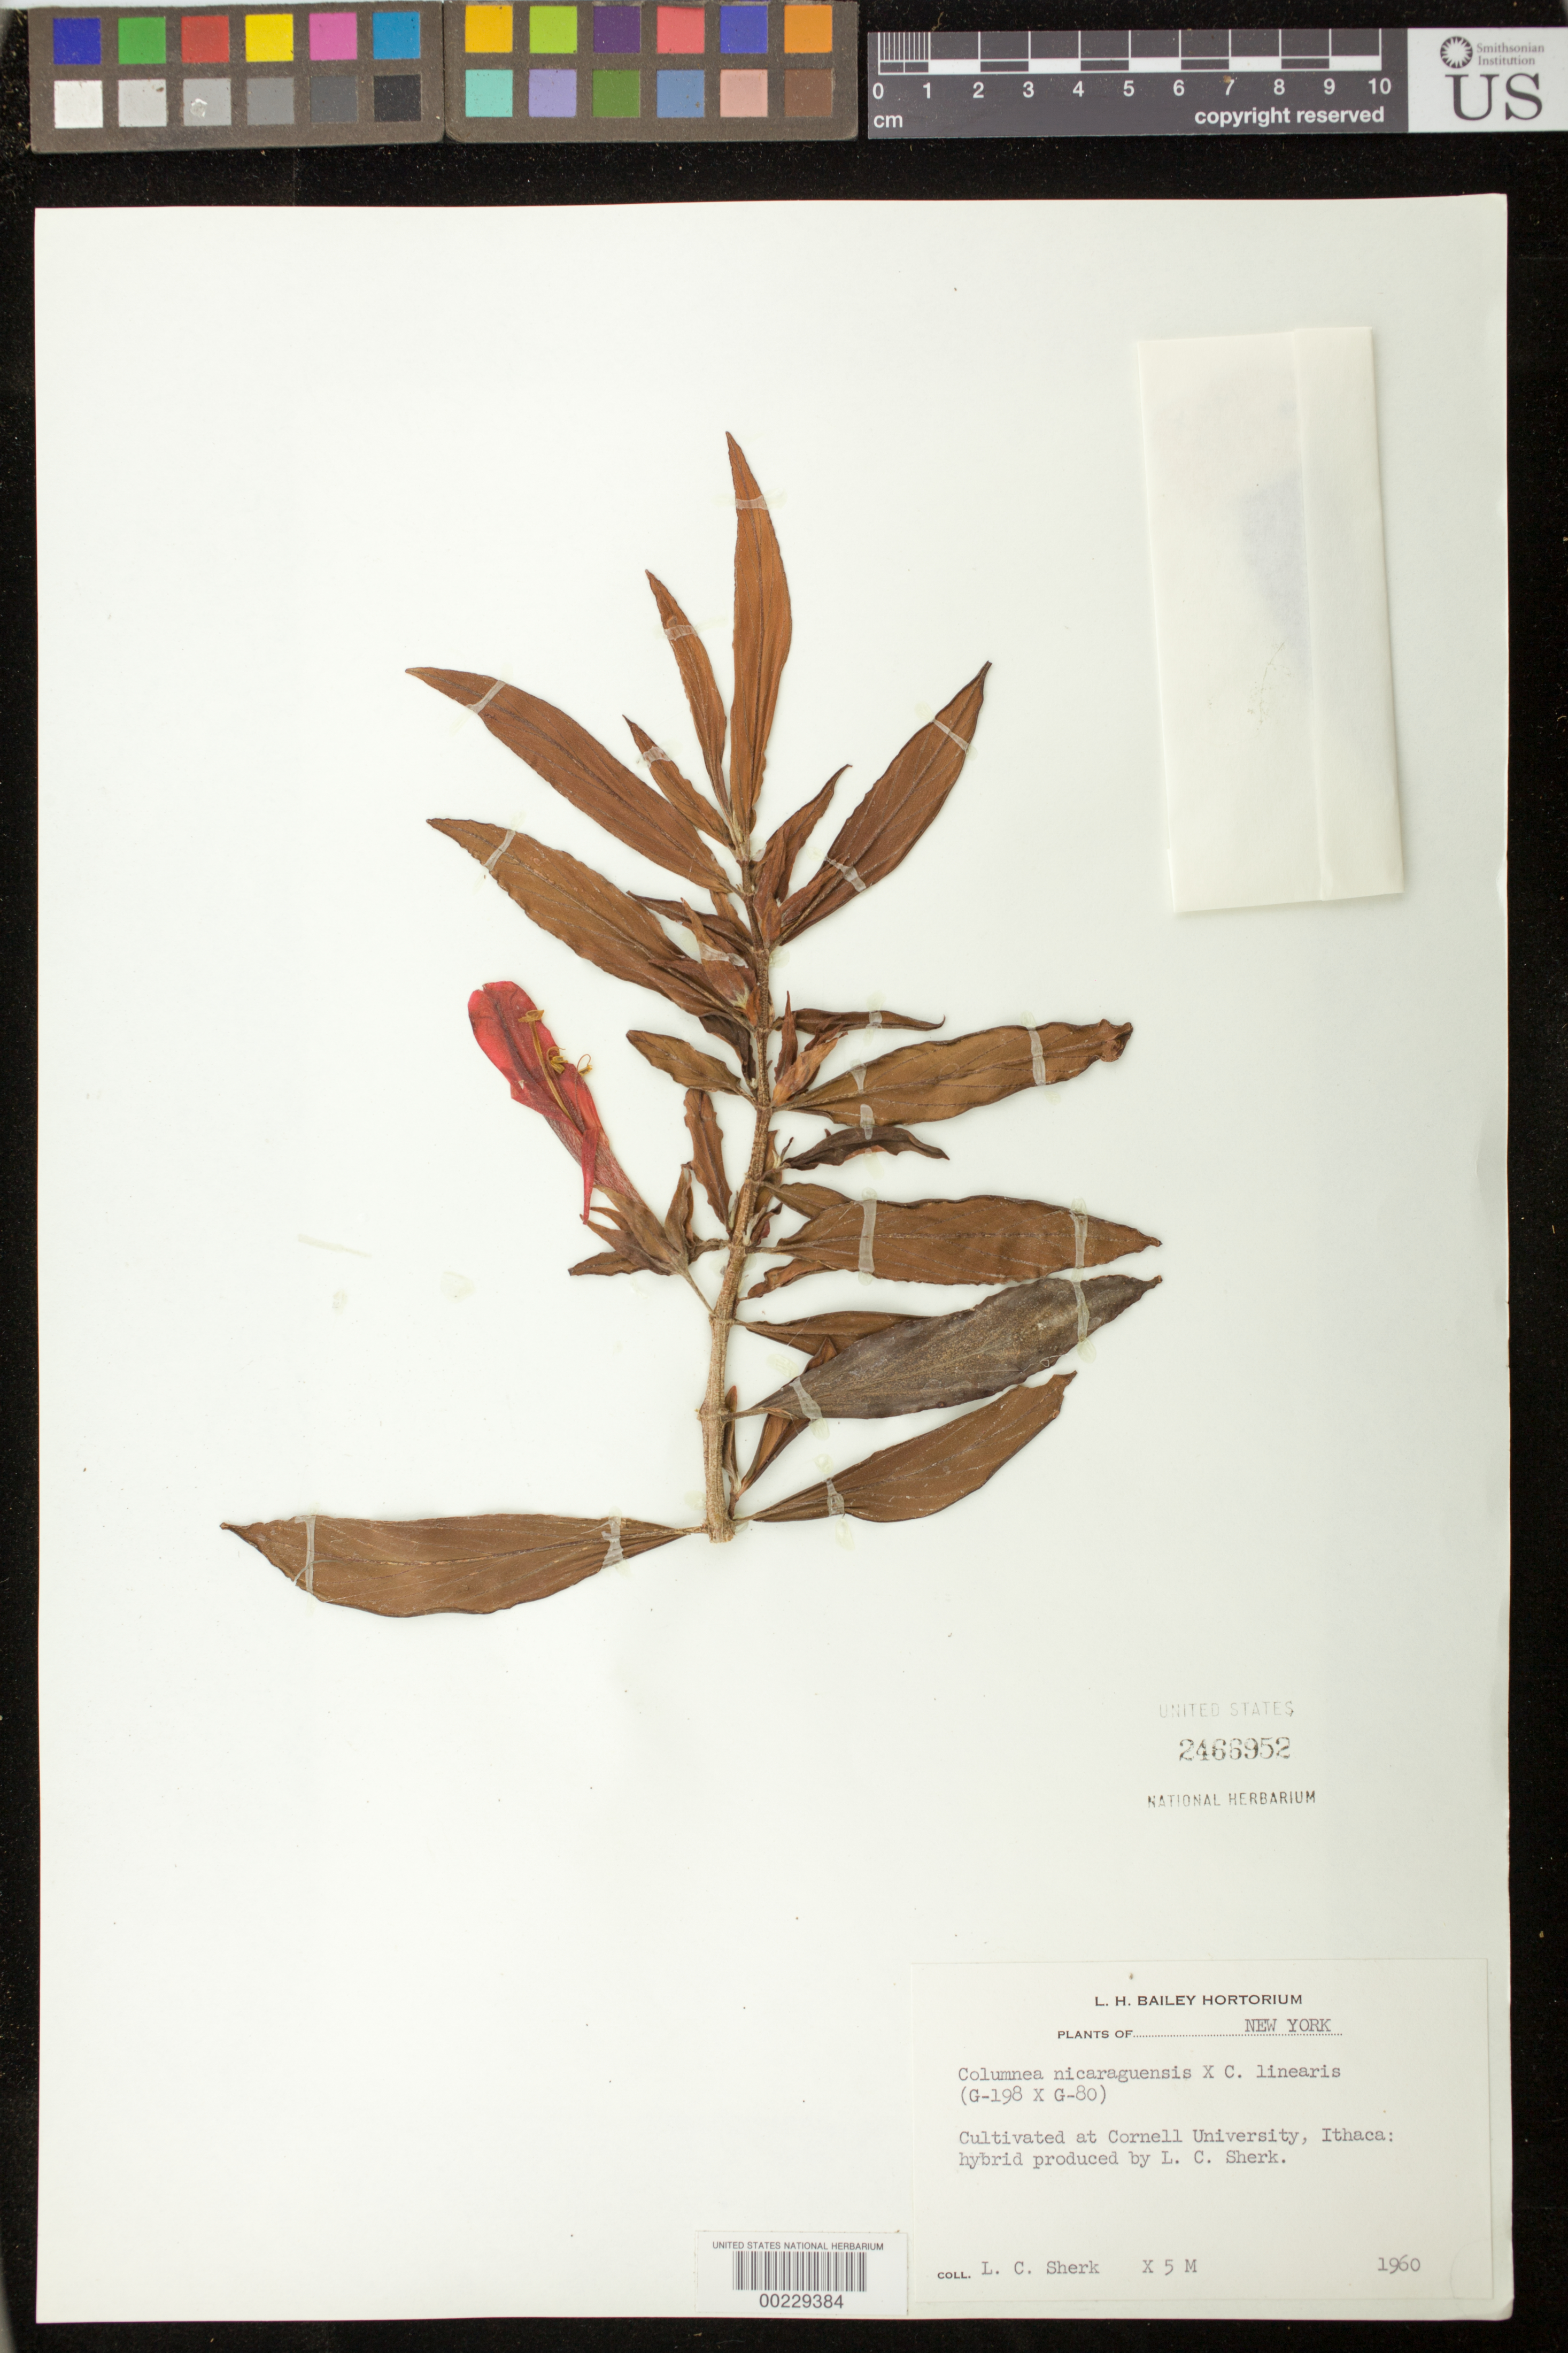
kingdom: Plantae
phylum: Tracheophyta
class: Magnoliopsida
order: Lamiales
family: Gesneriaceae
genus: Columnea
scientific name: Columnea hybrid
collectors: L. Sherk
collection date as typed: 1960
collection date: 1960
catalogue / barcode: US 2466952